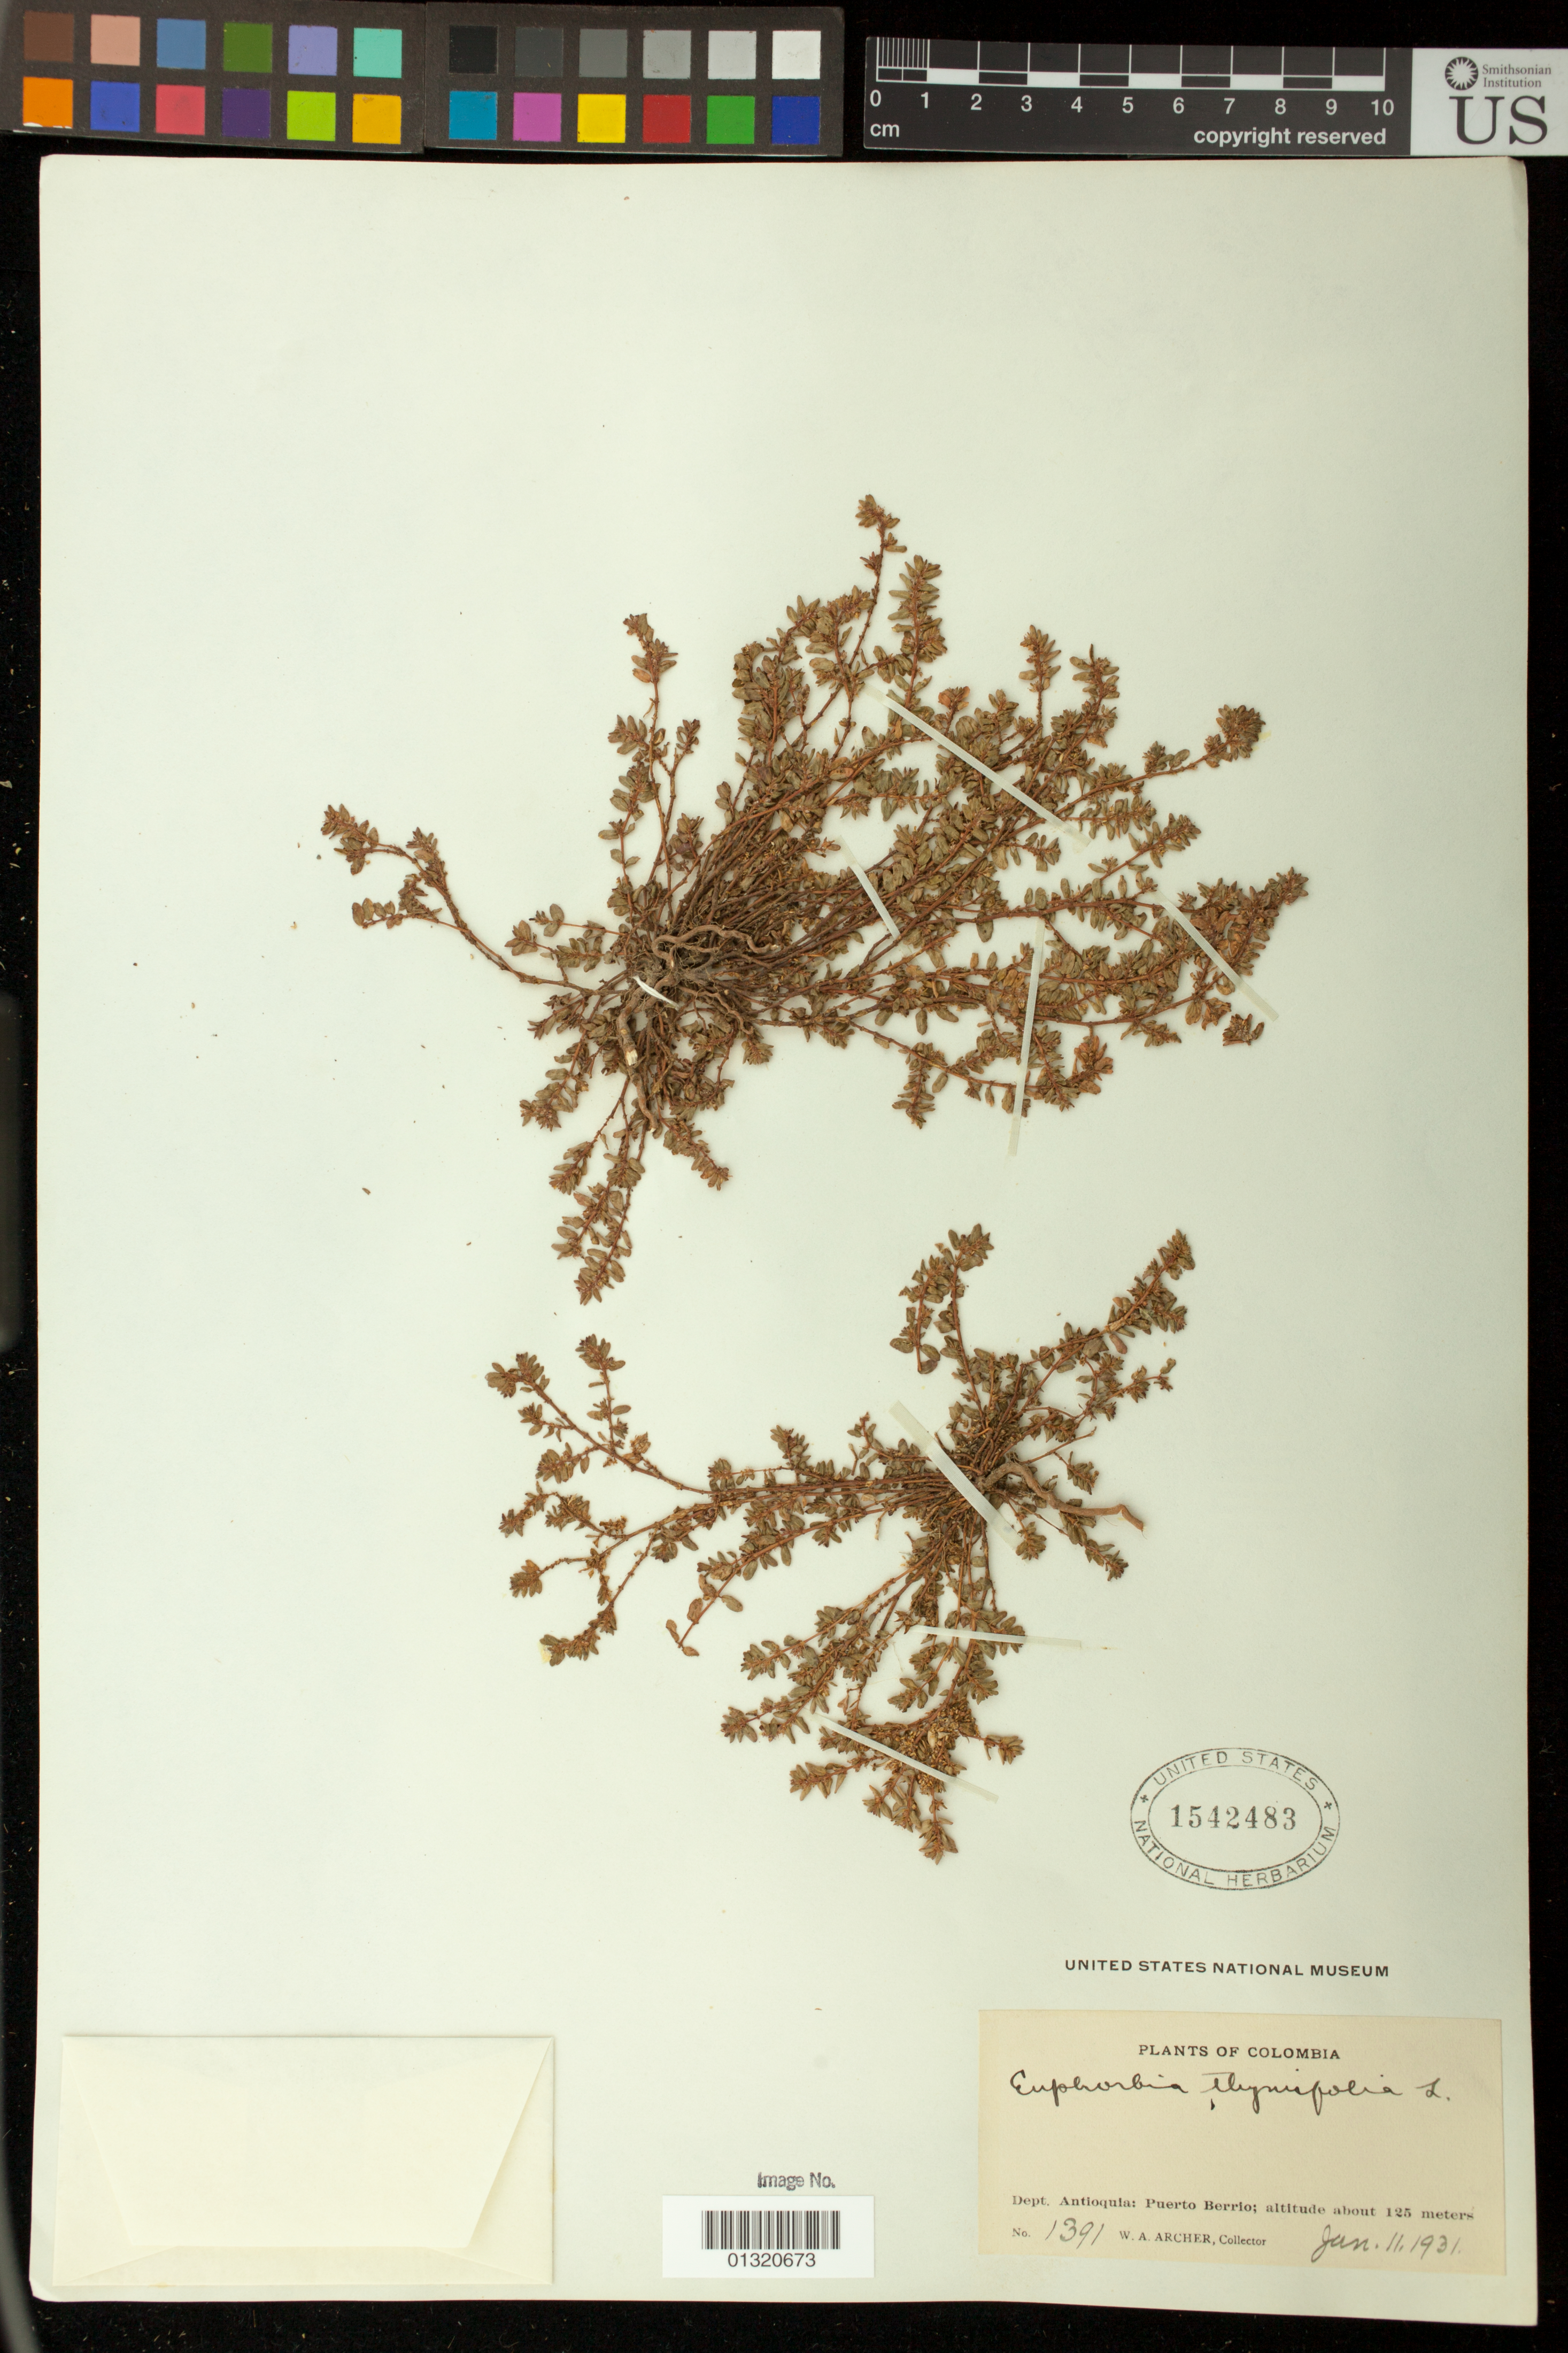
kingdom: Plantae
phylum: Tracheophyta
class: Magnoliopsida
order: Malpighiales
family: Euphorbiaceae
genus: Euphorbia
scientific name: Euphorbia thymifolia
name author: L.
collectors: W. A. Archer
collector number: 1391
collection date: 1931-01-11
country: Colombia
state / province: Antioquia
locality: Puerto Berrio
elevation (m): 125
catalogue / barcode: US 1542483